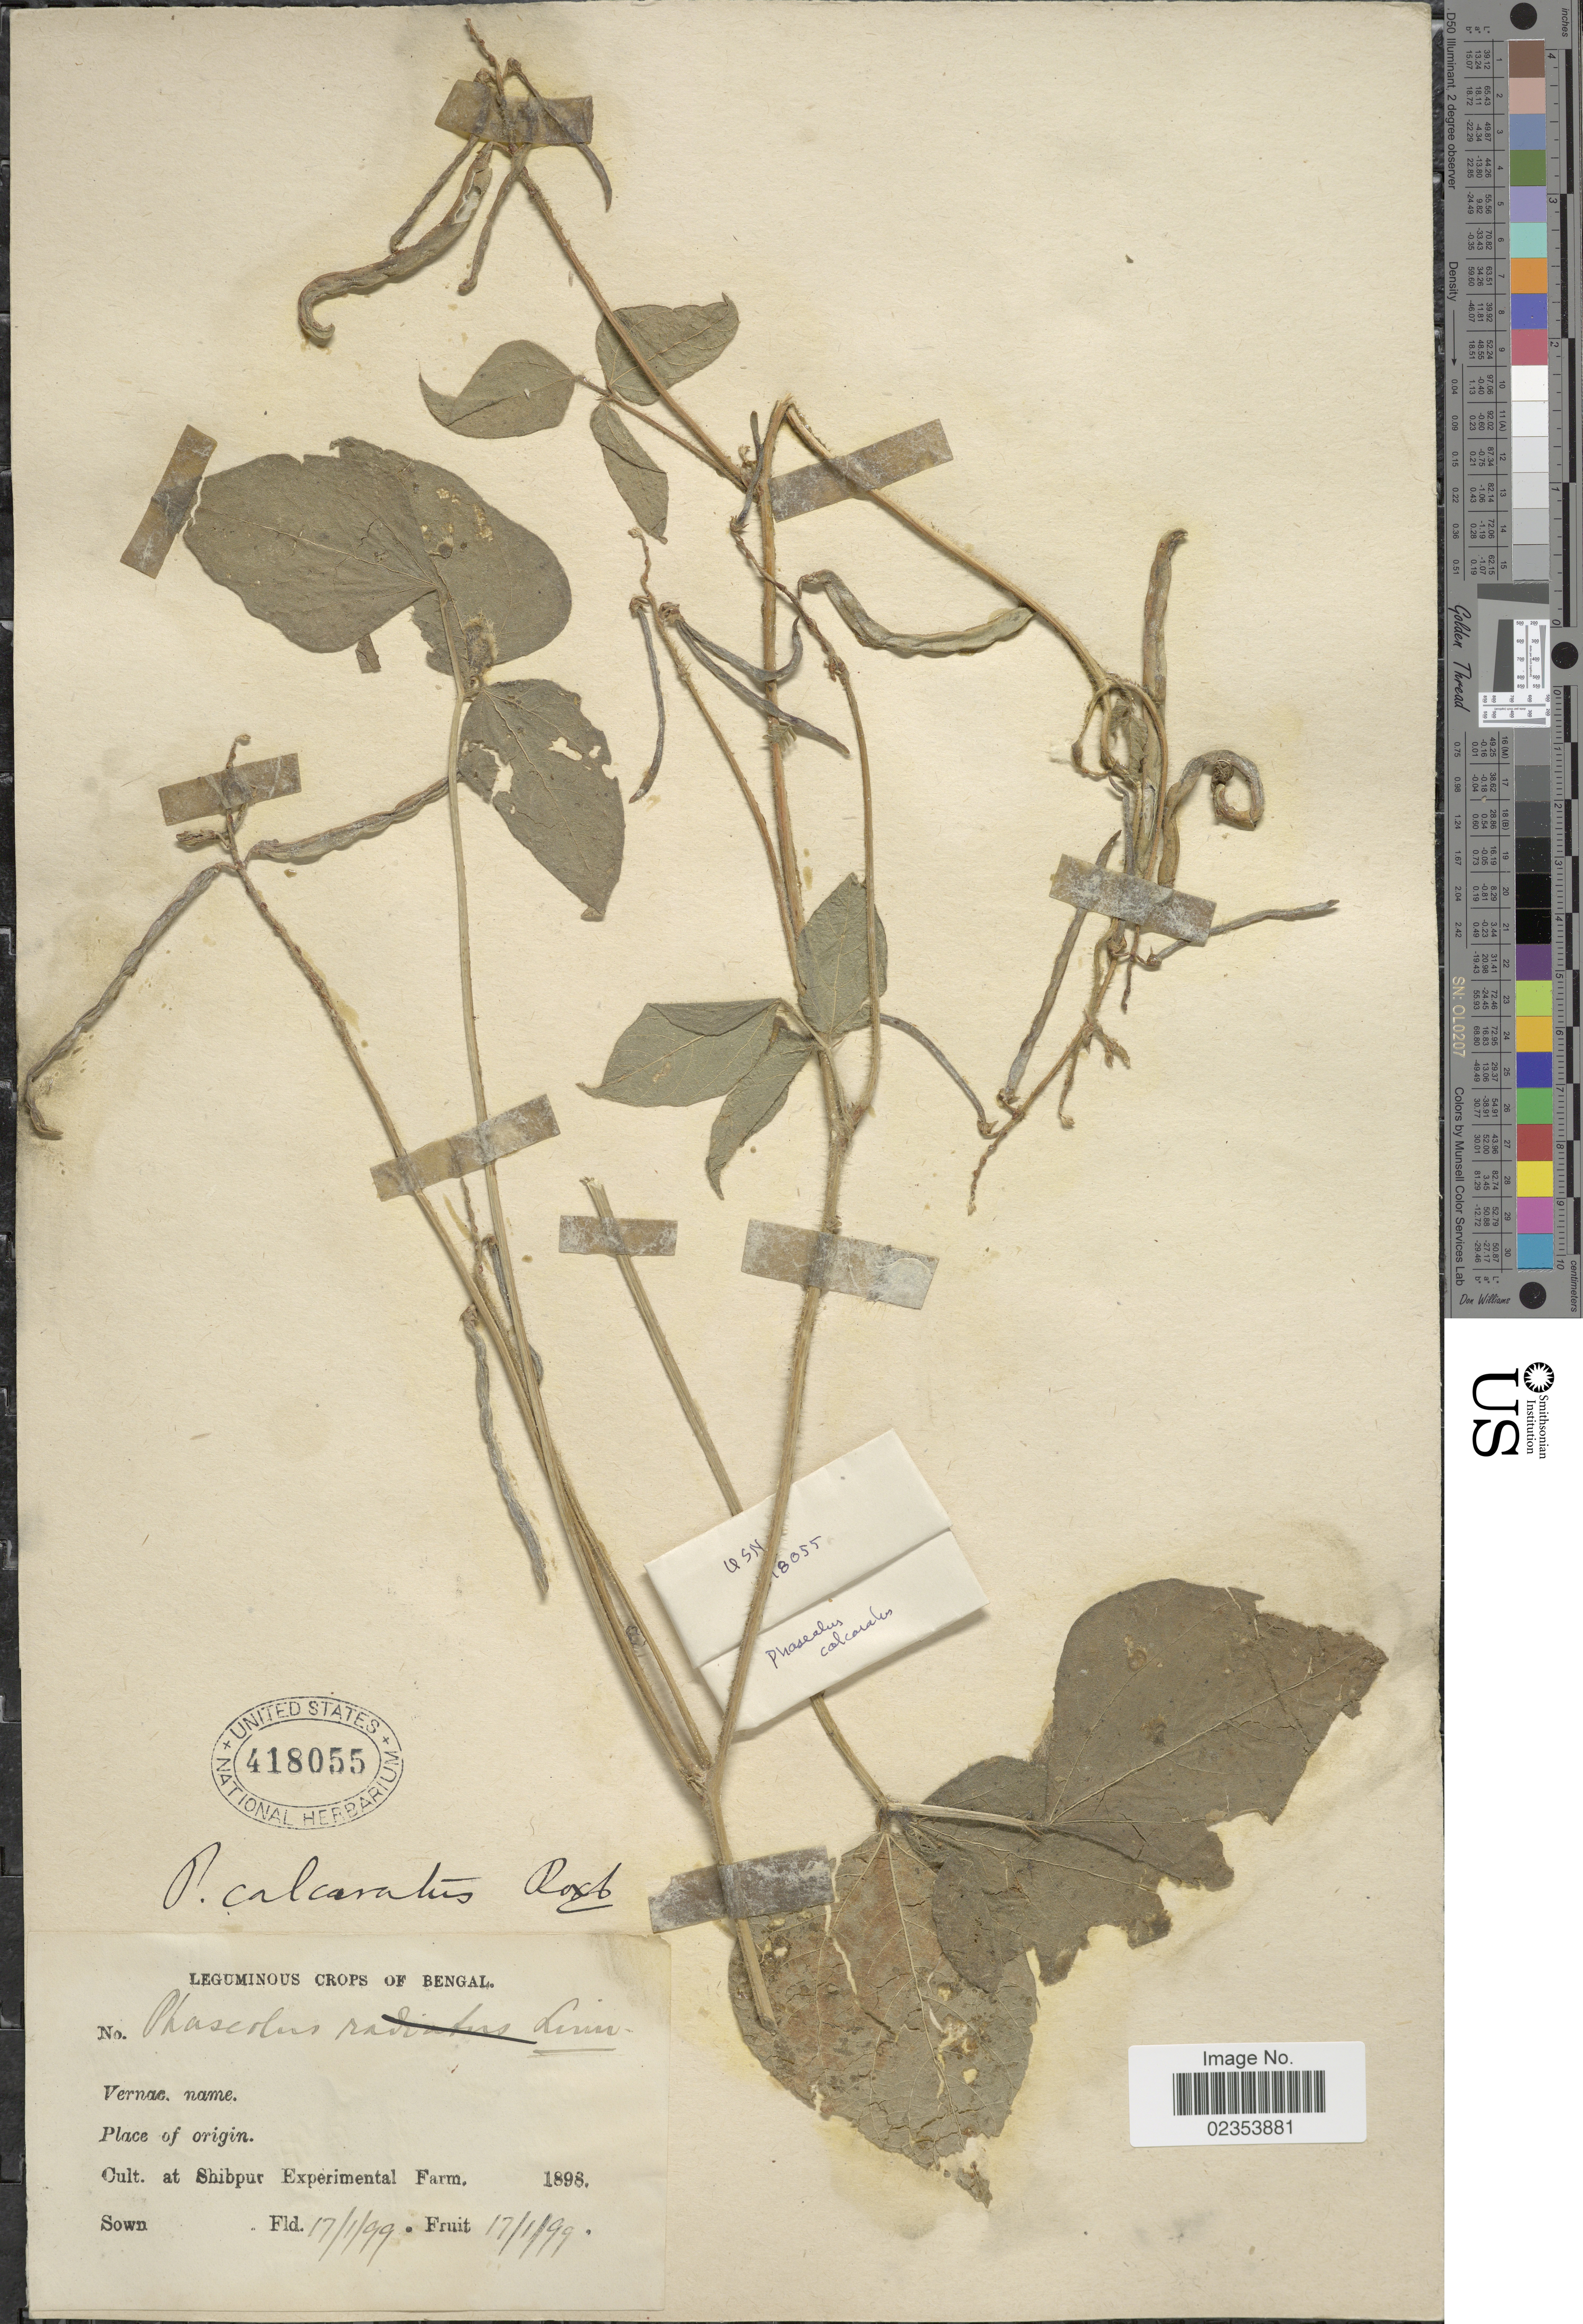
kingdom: Plantae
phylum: Tracheophyta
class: Magnoliopsida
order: Fabales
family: Fabaceae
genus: Vigna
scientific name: Vigna umbellata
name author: (Thunb.) Ohwi & H. Ohashi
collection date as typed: Transcribed d/m/y: 17/1/99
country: India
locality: Cult. at Shibpur Experimental Farm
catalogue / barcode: US 418055